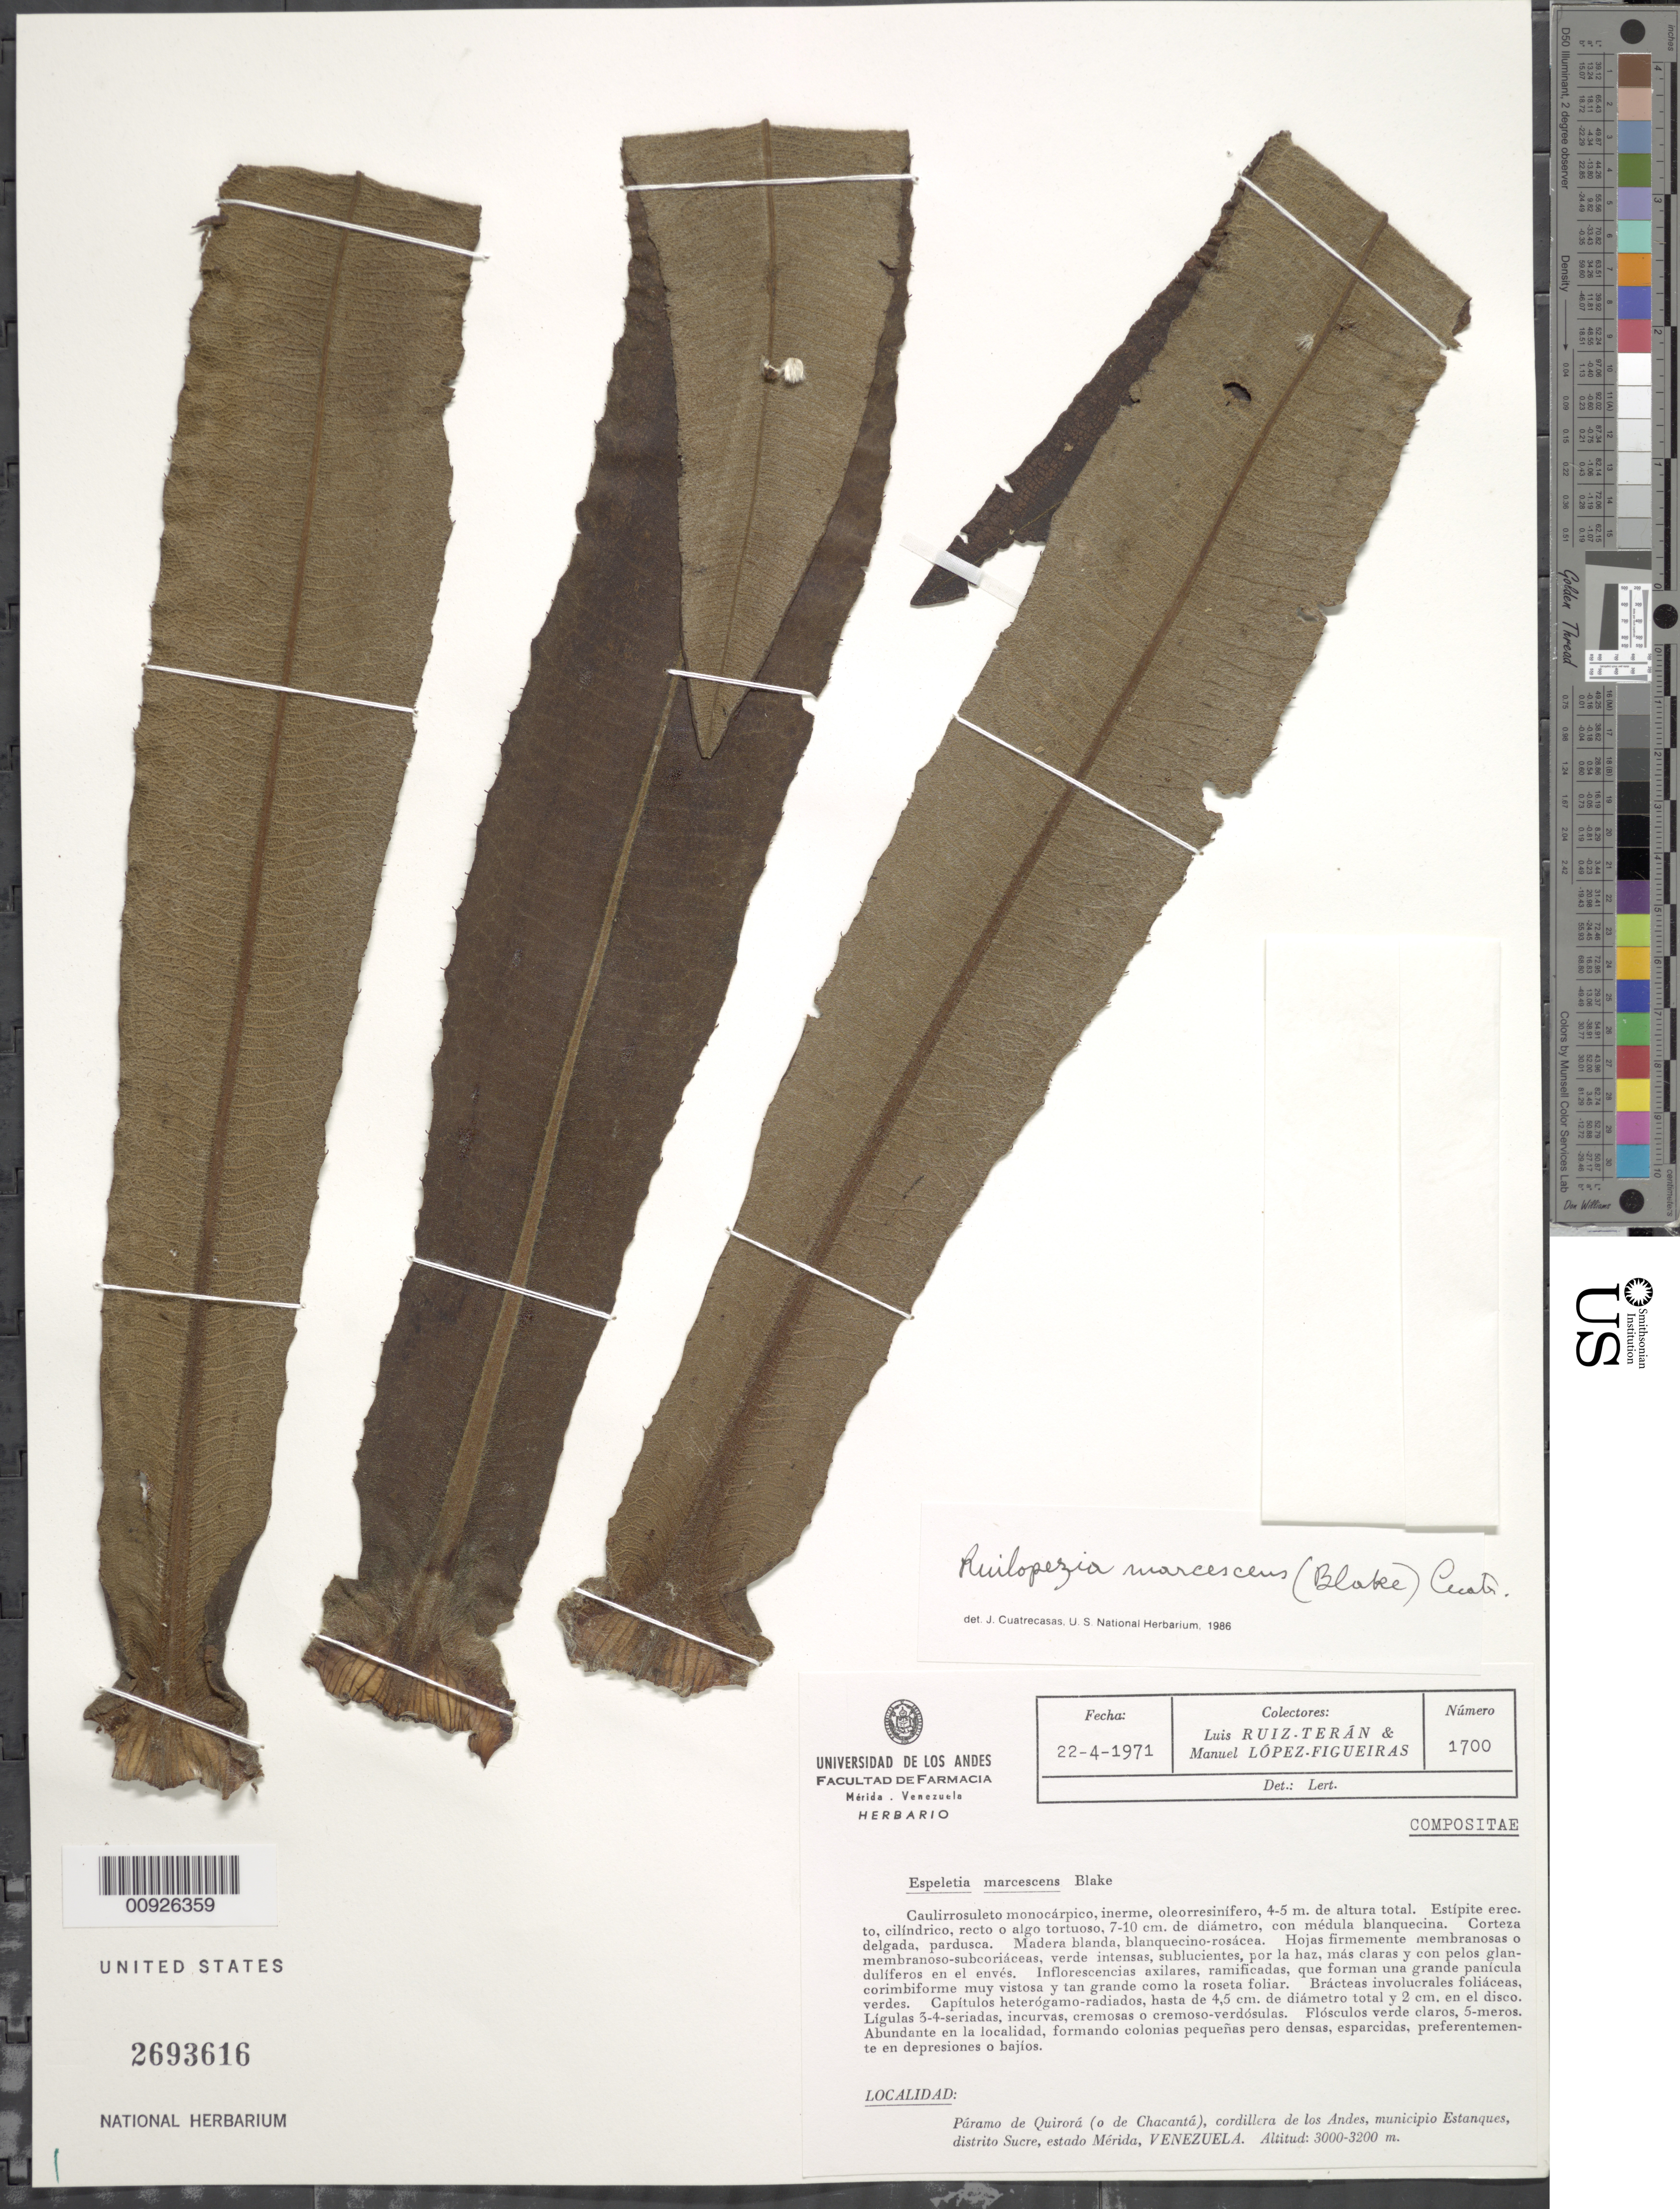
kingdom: Plantae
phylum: Tracheophyta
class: Magnoliopsida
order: Asterales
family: Asteraceae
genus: Ruilopezia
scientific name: Ruilopezia marcescens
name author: (S.F. Blake) Cuatrec.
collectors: L. E. Ruíz-Terán & M. López Figueiras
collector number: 1700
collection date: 1971-04-22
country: Venezuela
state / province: Mérida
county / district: Sucre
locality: Páramo de Quirorá (o de Chacantá).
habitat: Abundante en la localidad, formando colonias pequeñas pero densas, esparcidas, preferentemente en depresiones o bajíos.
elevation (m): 3000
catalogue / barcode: US 2693616